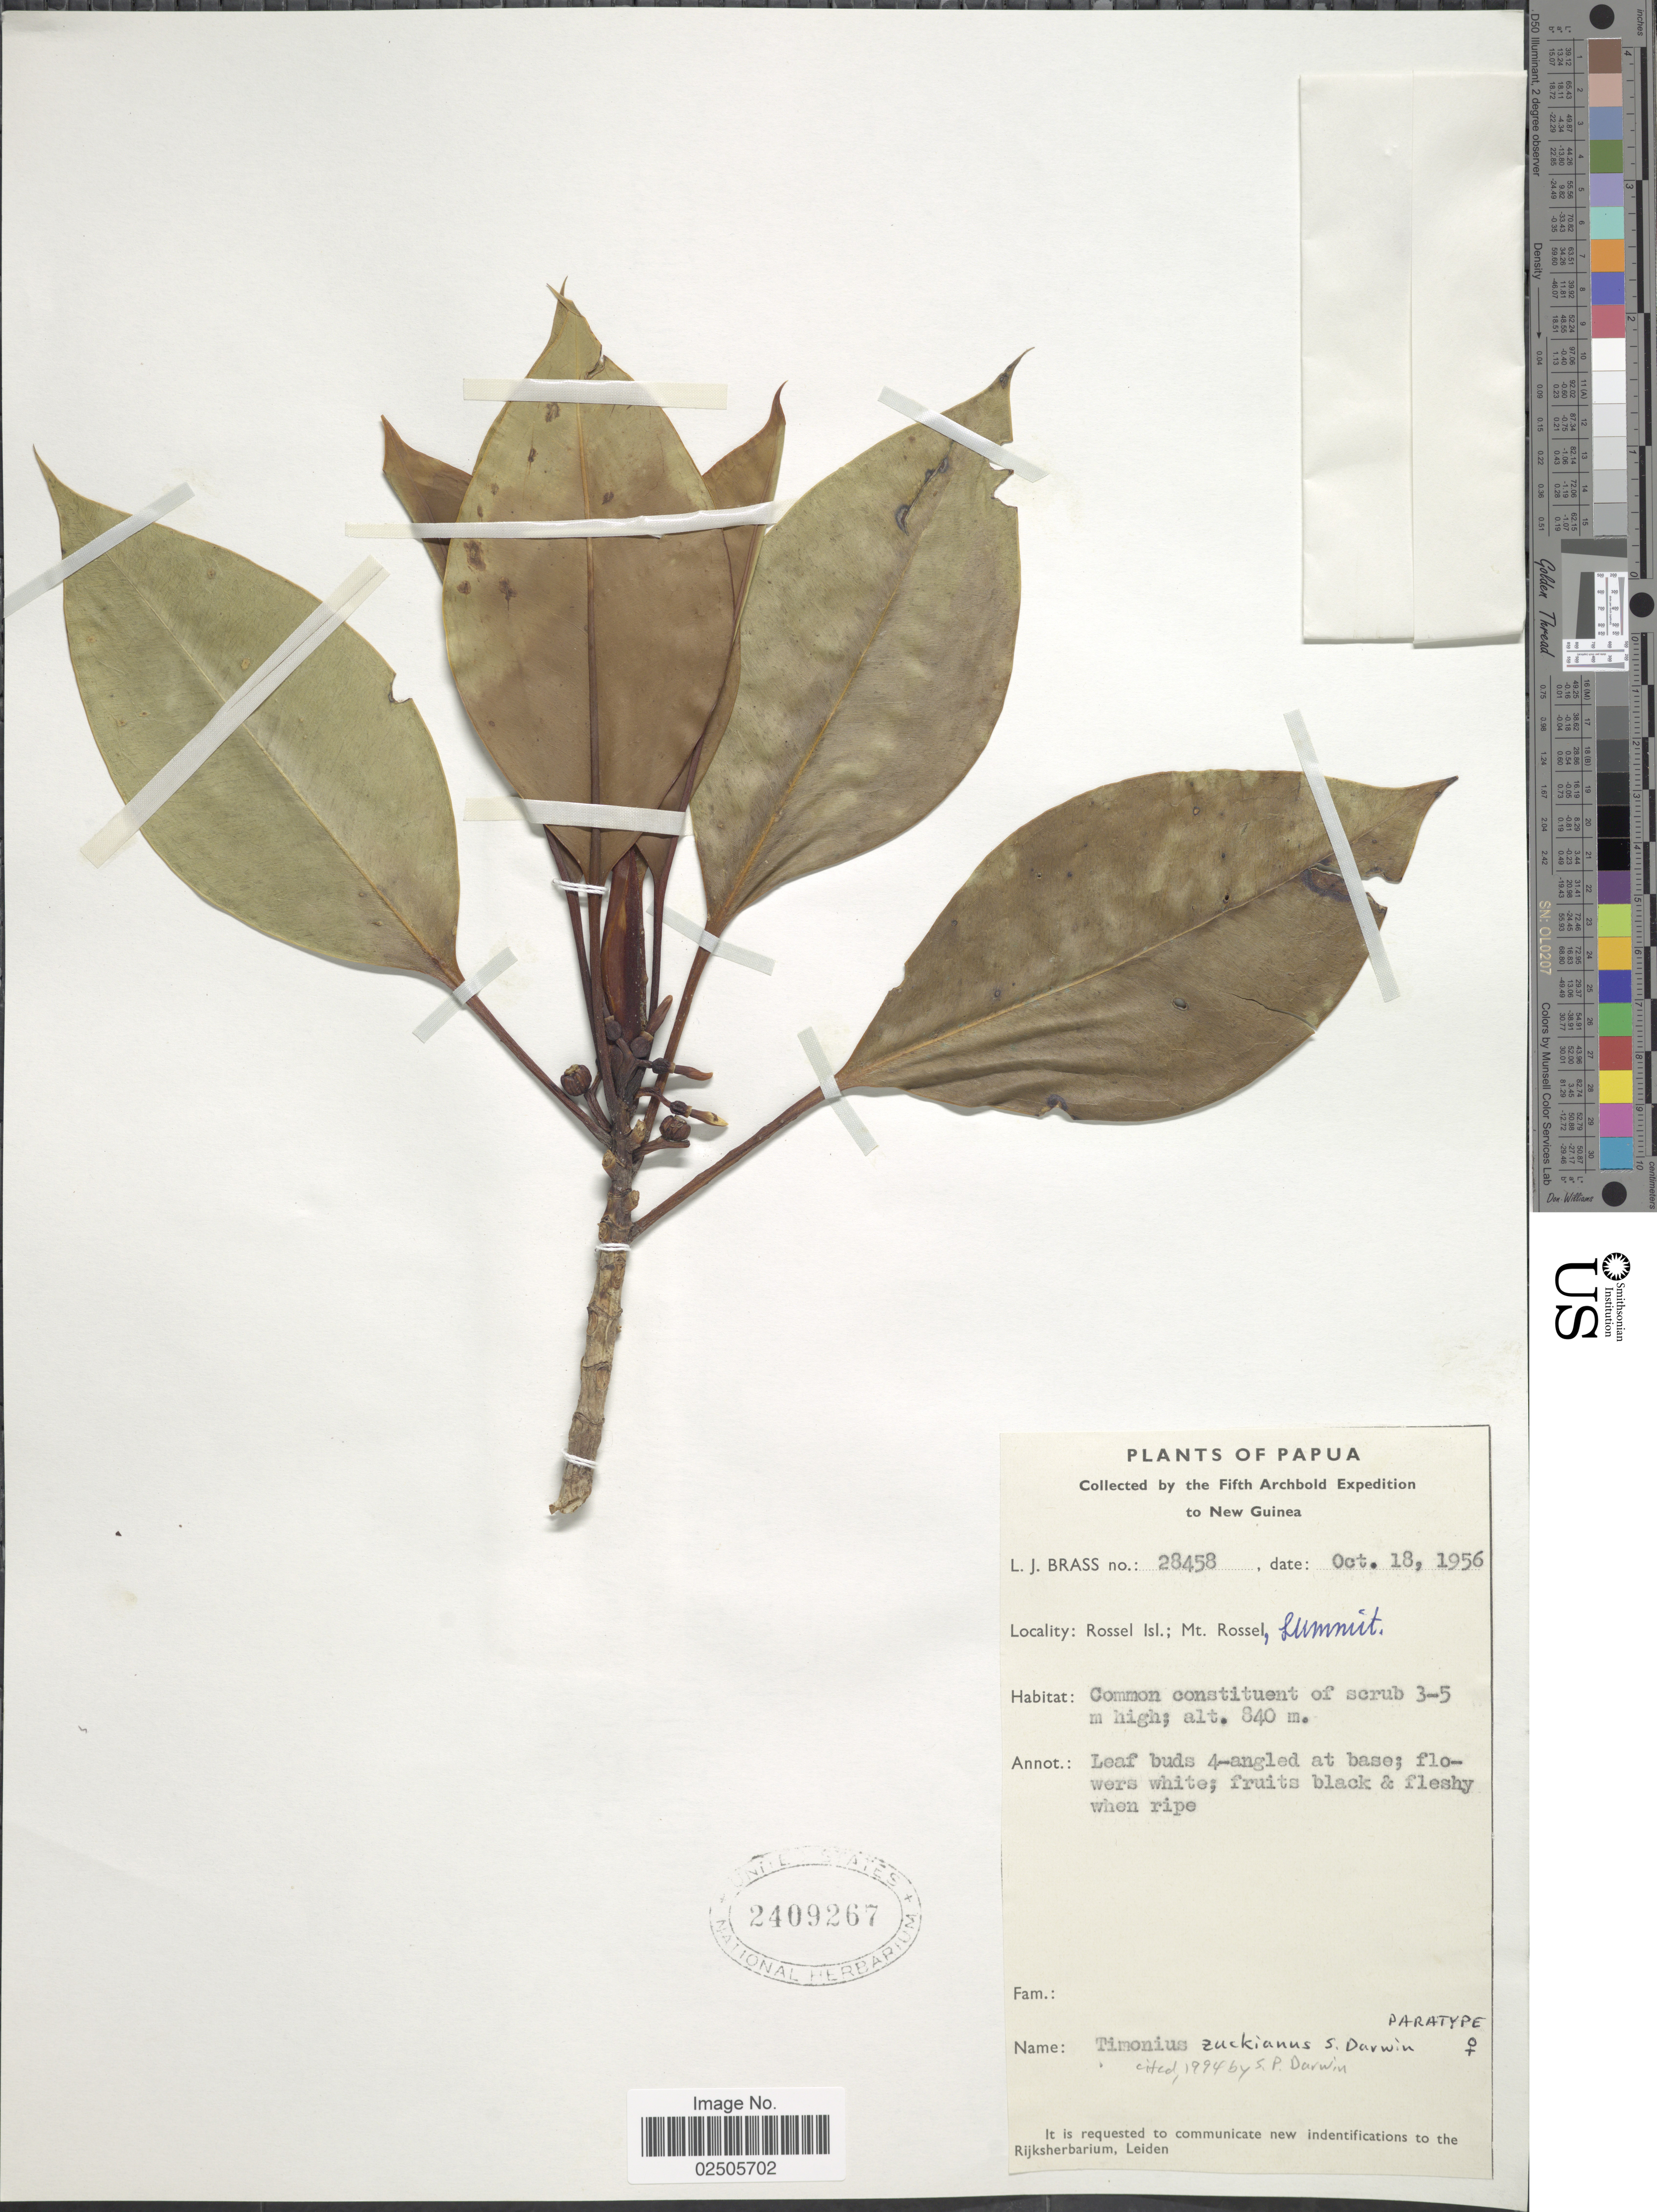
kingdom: Plantae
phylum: Tracheophyta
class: Magnoliopsida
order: Gentianales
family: Rubiaceae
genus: Timonius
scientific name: Timonius zuckianus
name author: S.P. Darwin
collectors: L. J. Brass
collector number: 28458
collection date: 1956-10-18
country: Papua New Guinea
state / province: Milne Bay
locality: Papua, New Guinea, Rossel Isl.; Mt. Rossel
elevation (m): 840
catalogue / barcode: US 2409267